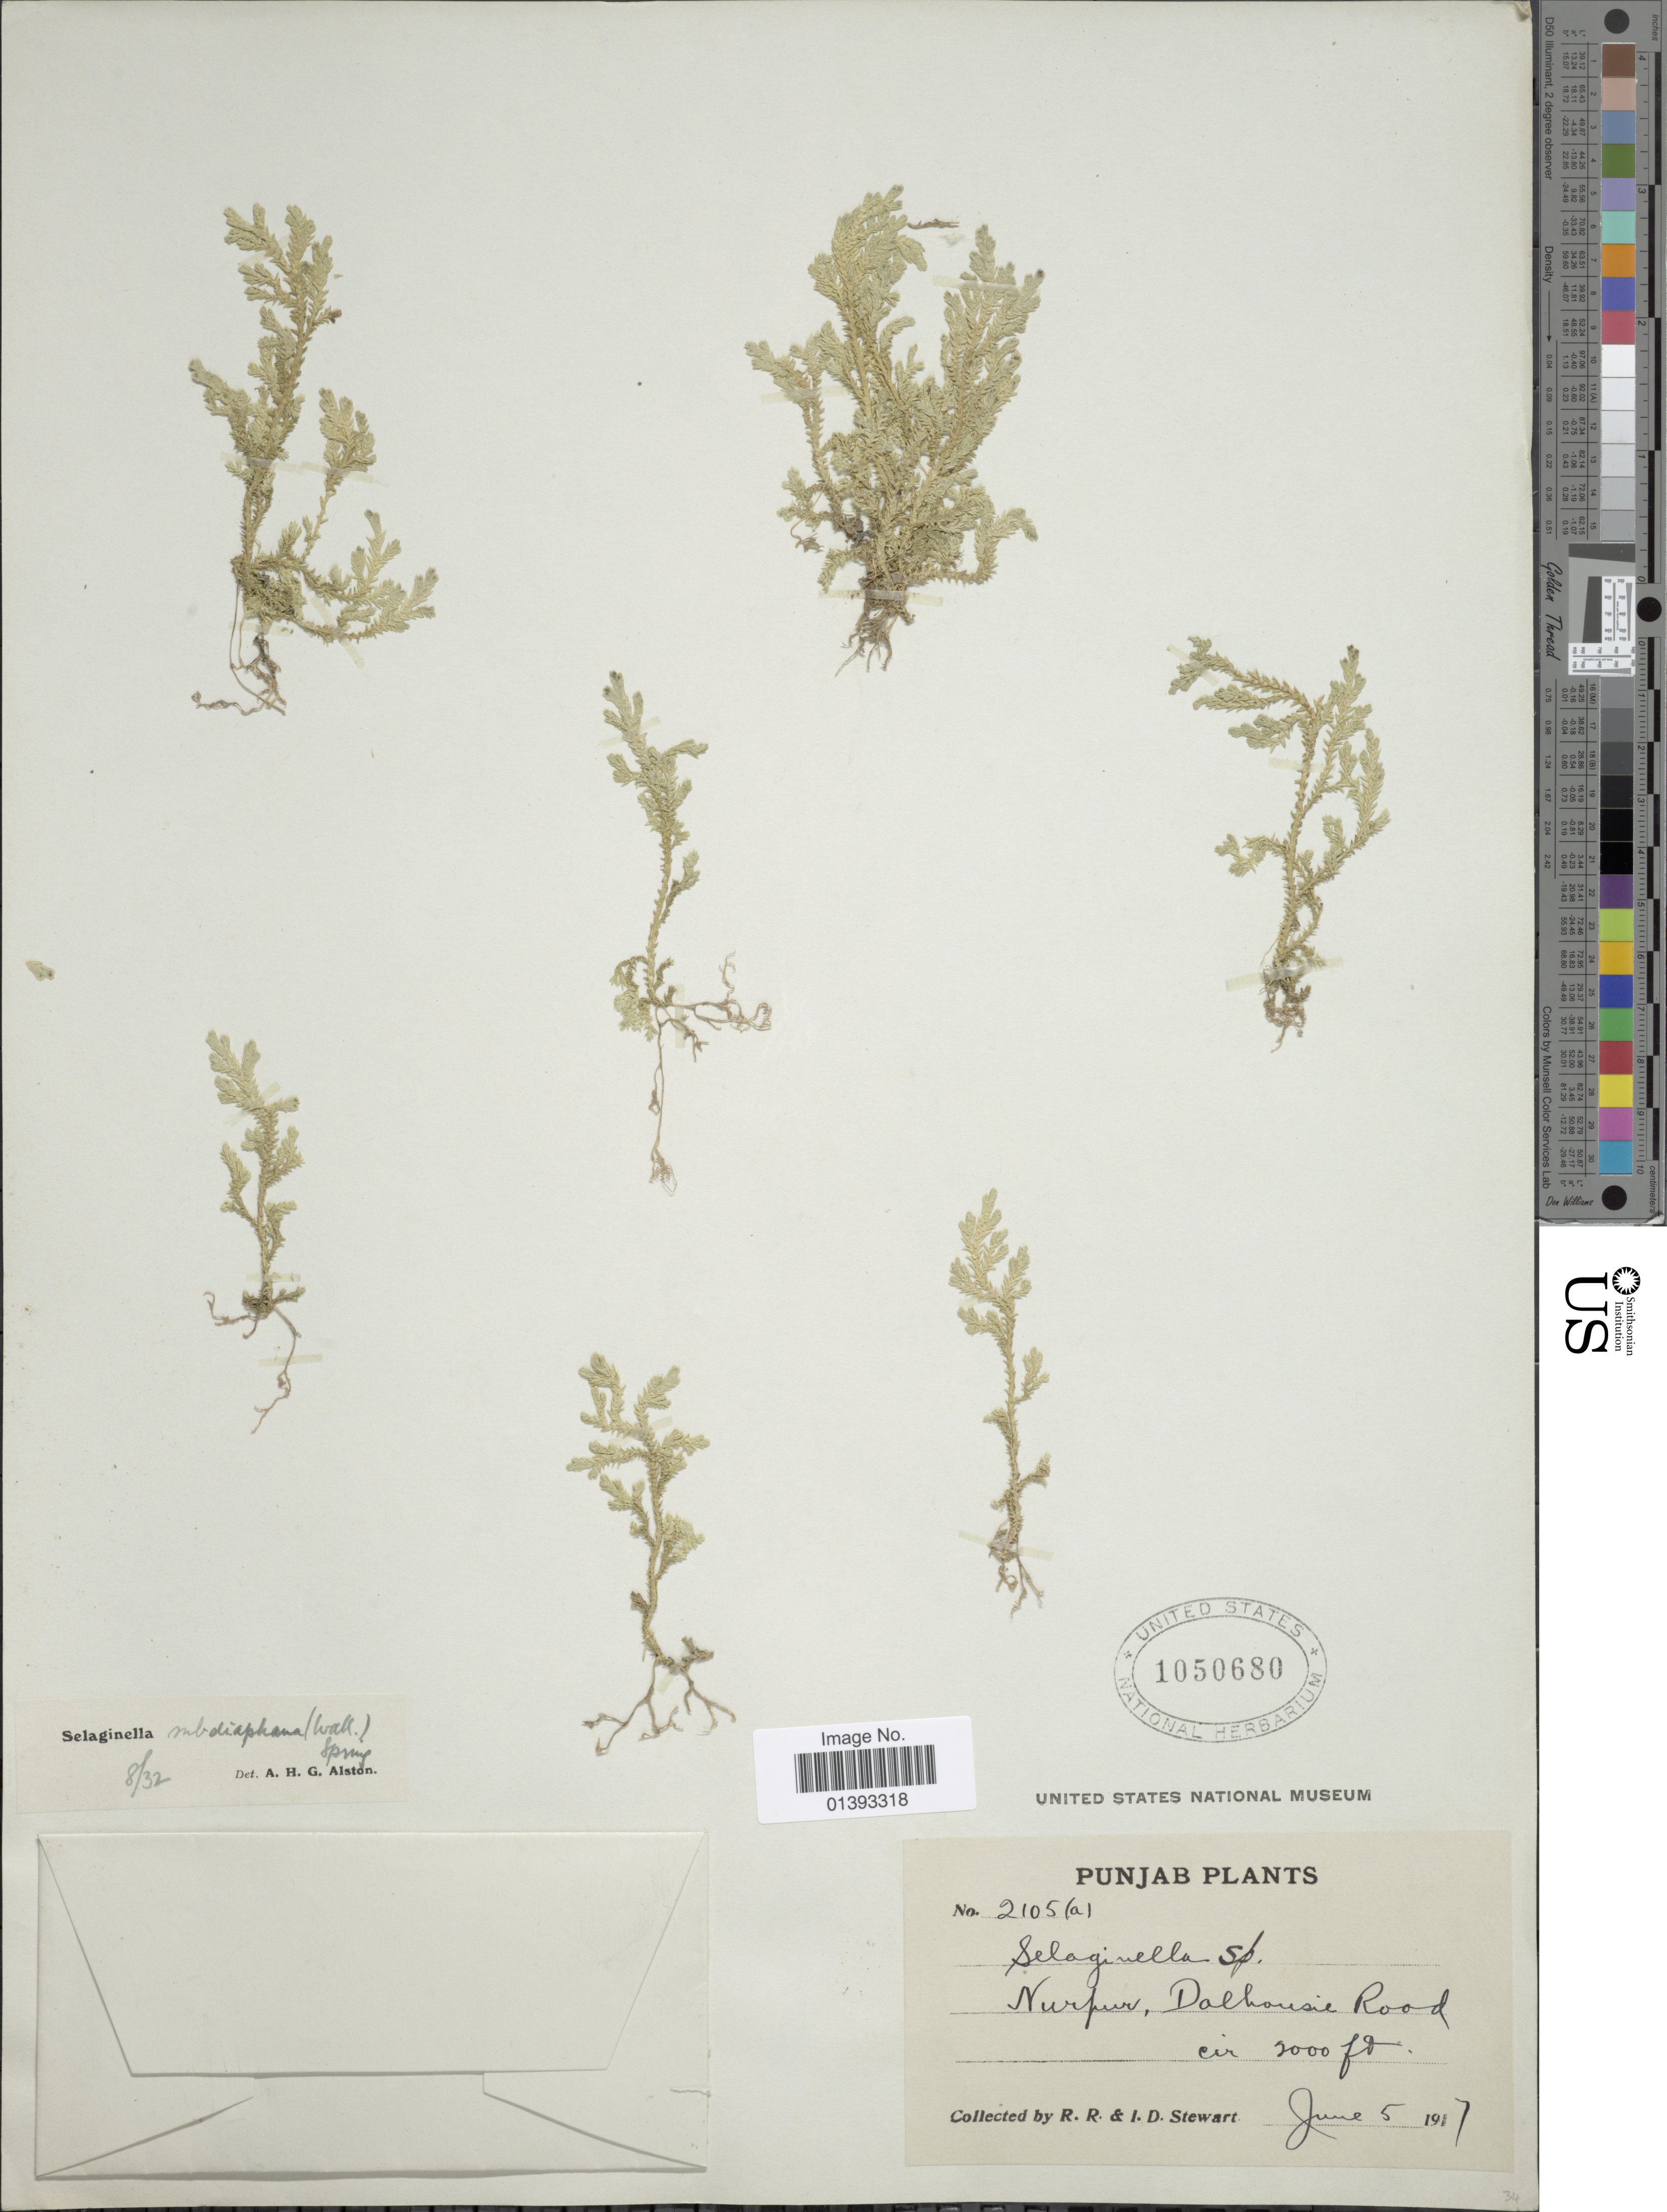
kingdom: Plantae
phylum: Tracheophyta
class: Lycopodiopsida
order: Selaginellales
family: Selaginellaceae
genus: Selaginella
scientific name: Selaginella subdiaphana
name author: (Wall. ex Hook. & Grev.) Spring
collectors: R. R. Stewart & I. Stewart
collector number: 2105(a)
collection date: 1917-06-05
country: India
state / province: Punjab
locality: Nurpur, Dalhousie Road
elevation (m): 610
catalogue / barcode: US 1050680